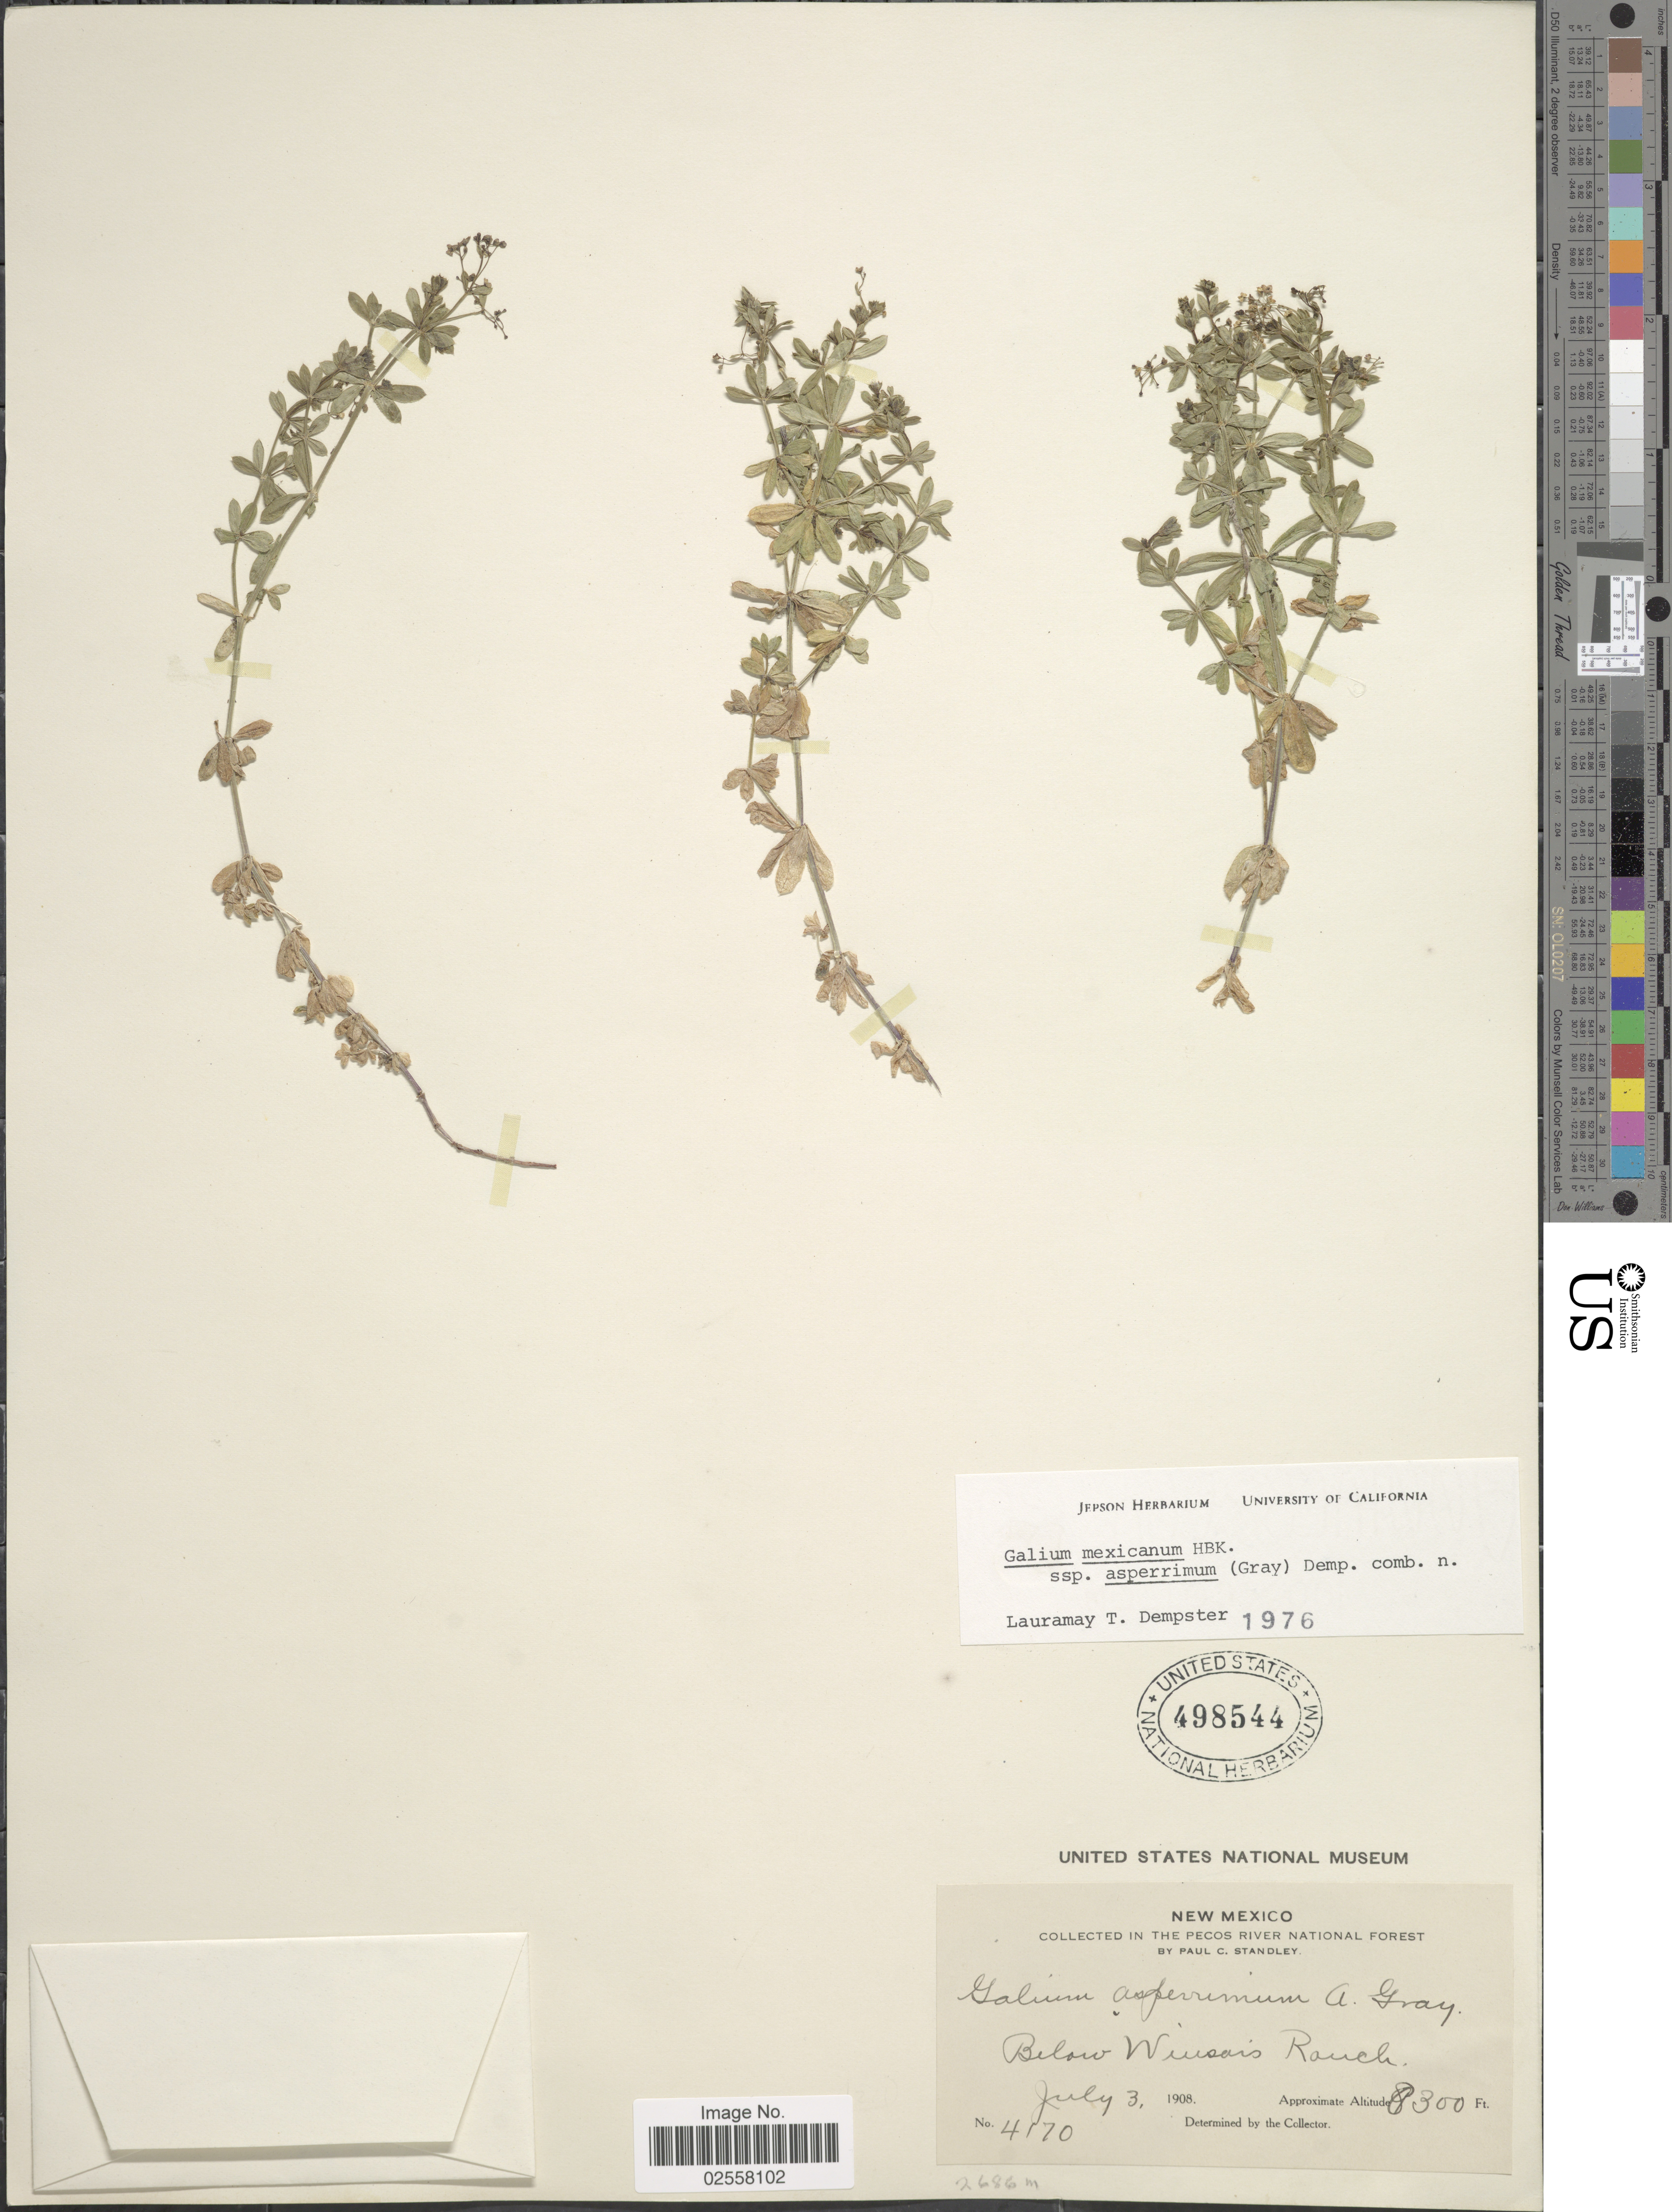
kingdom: Plantae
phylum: Tracheophyta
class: Magnoliopsida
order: Gentianales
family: Rubiaceae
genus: Galium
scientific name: Galium mexicanum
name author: Kunth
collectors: P. C. Standley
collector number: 4170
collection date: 1908-07-03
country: United States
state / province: New Mexico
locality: In the Pecos River National Forest, Below Winsor's Ranch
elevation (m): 2530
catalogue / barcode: US 498544